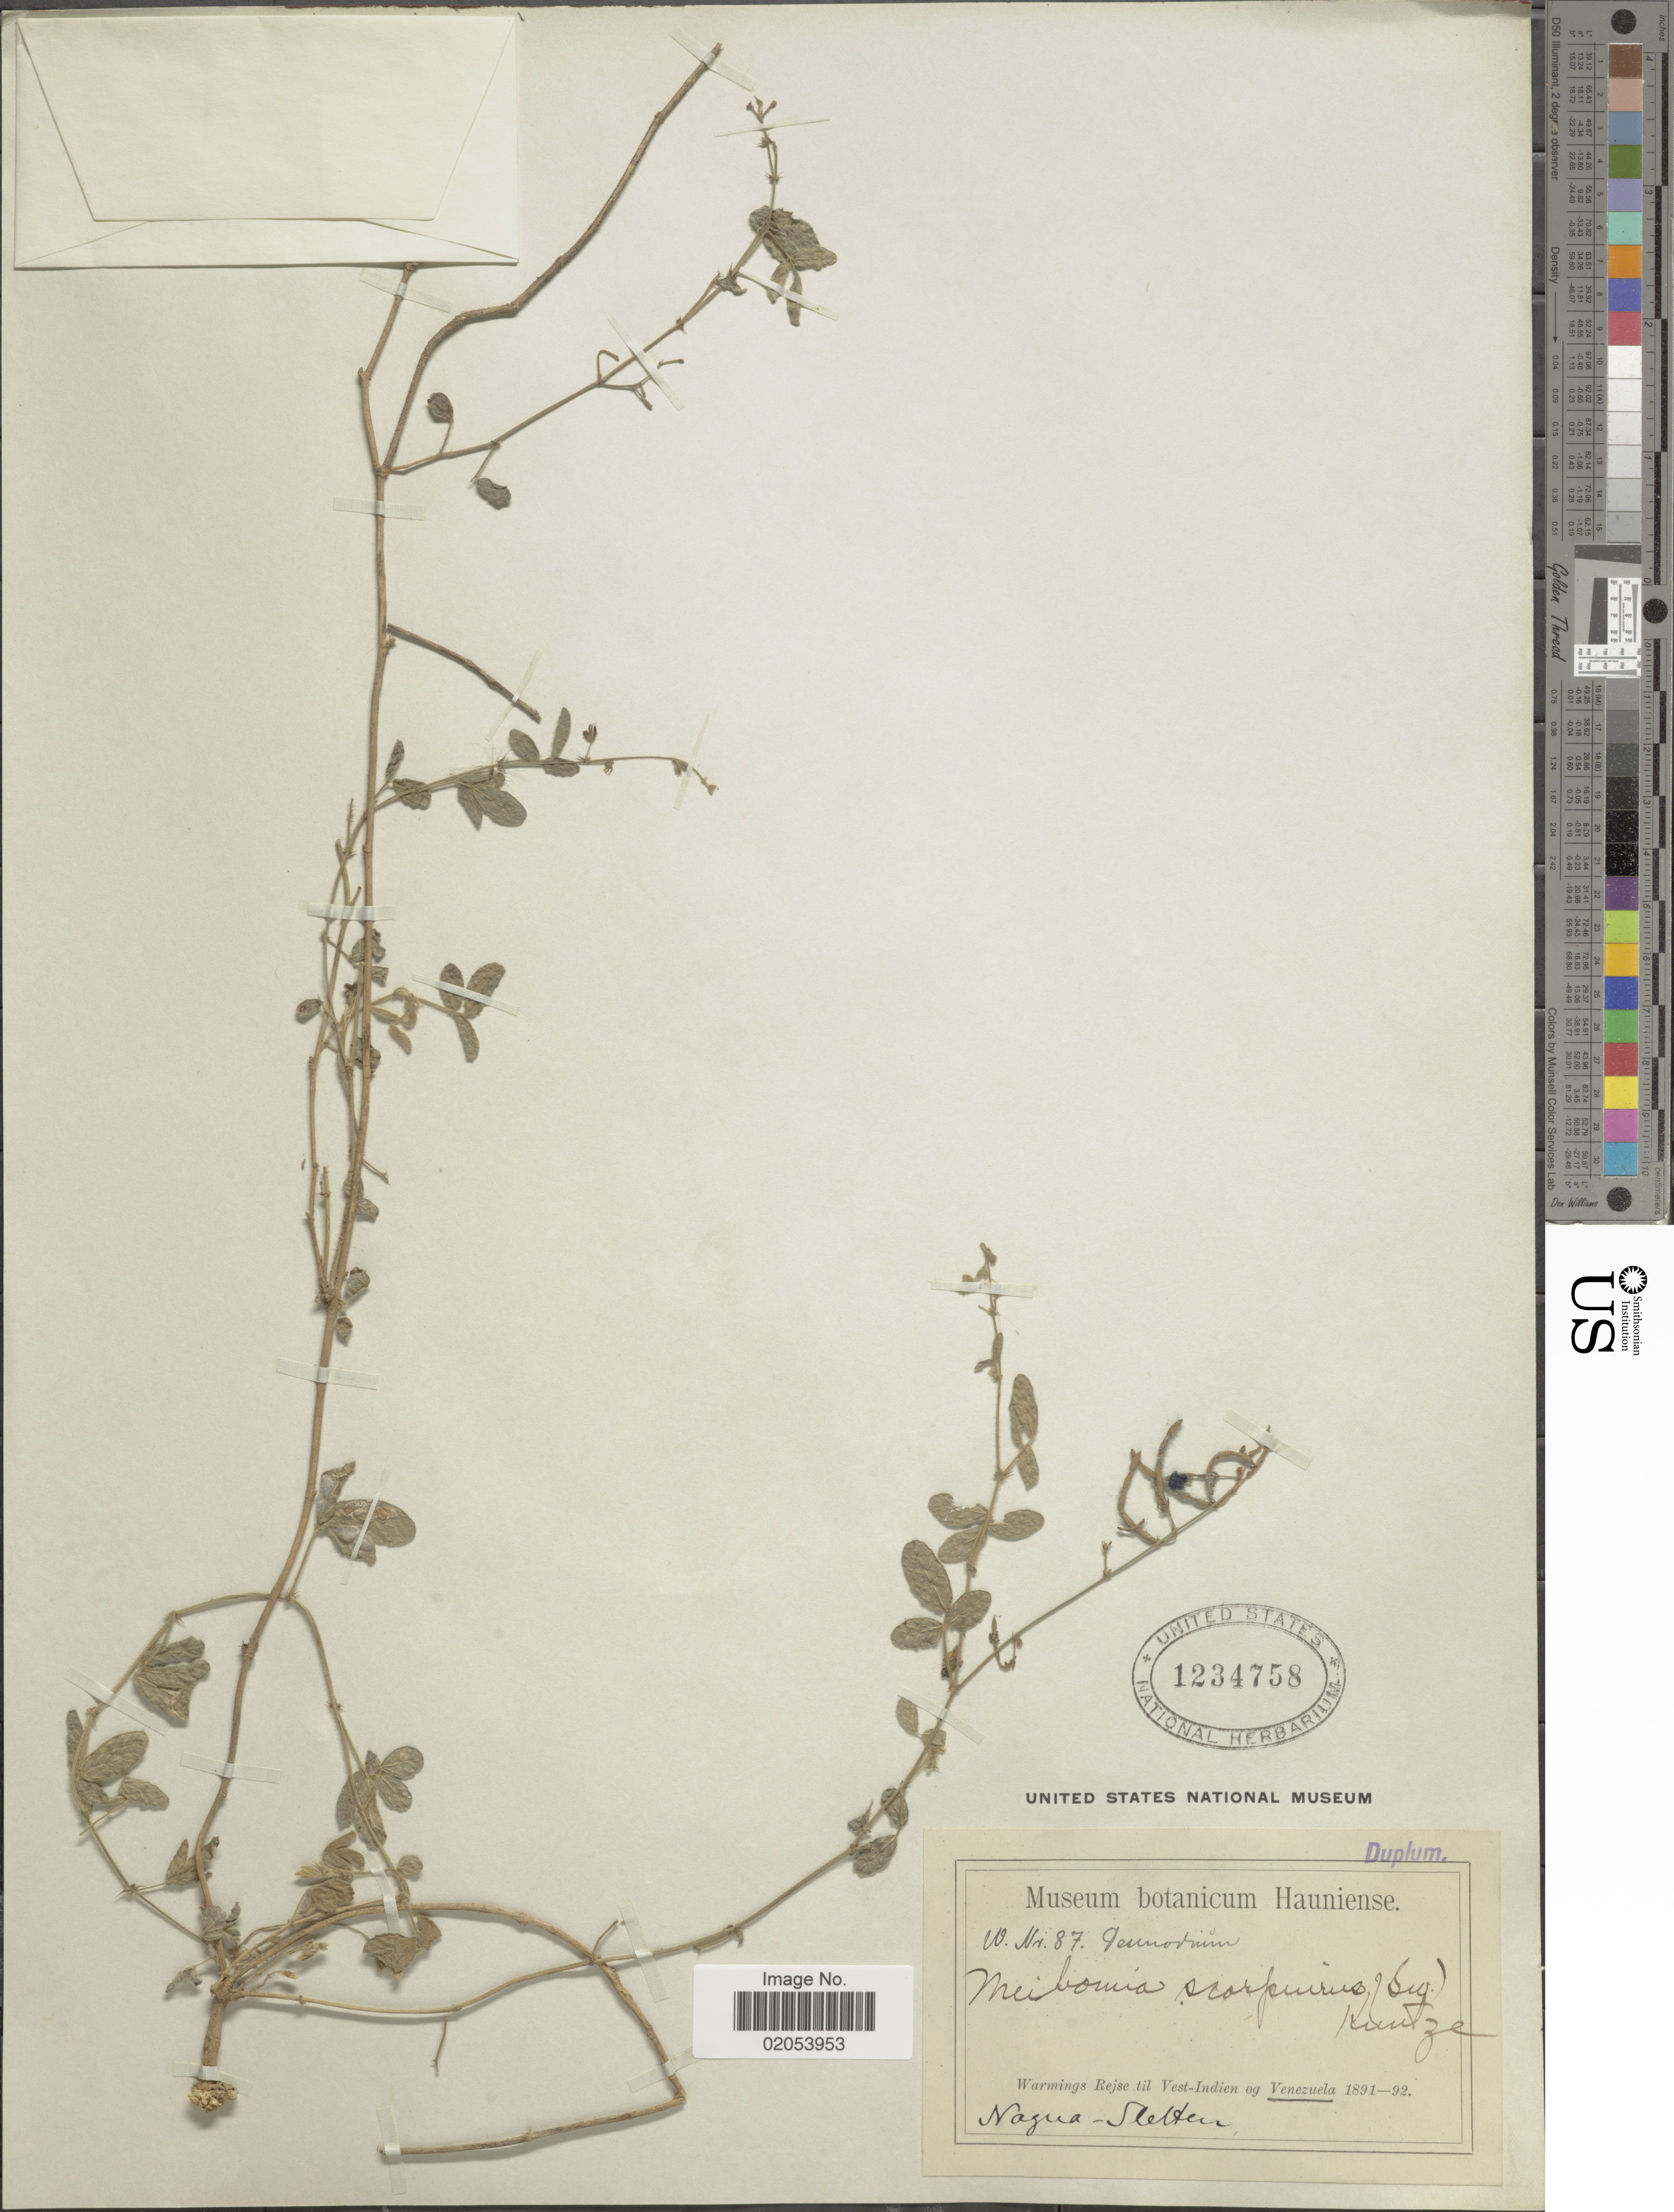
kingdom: Plantae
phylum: Tracheophyta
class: Magnoliopsida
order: Fabales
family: Fabaceae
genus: Desmodium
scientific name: Desmodium scorpiurus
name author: (Sw.) Desv. ex DC.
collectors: -. Warmings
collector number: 87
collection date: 1891/1892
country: Venezuela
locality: Nagua- Sletten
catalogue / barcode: US 1234758